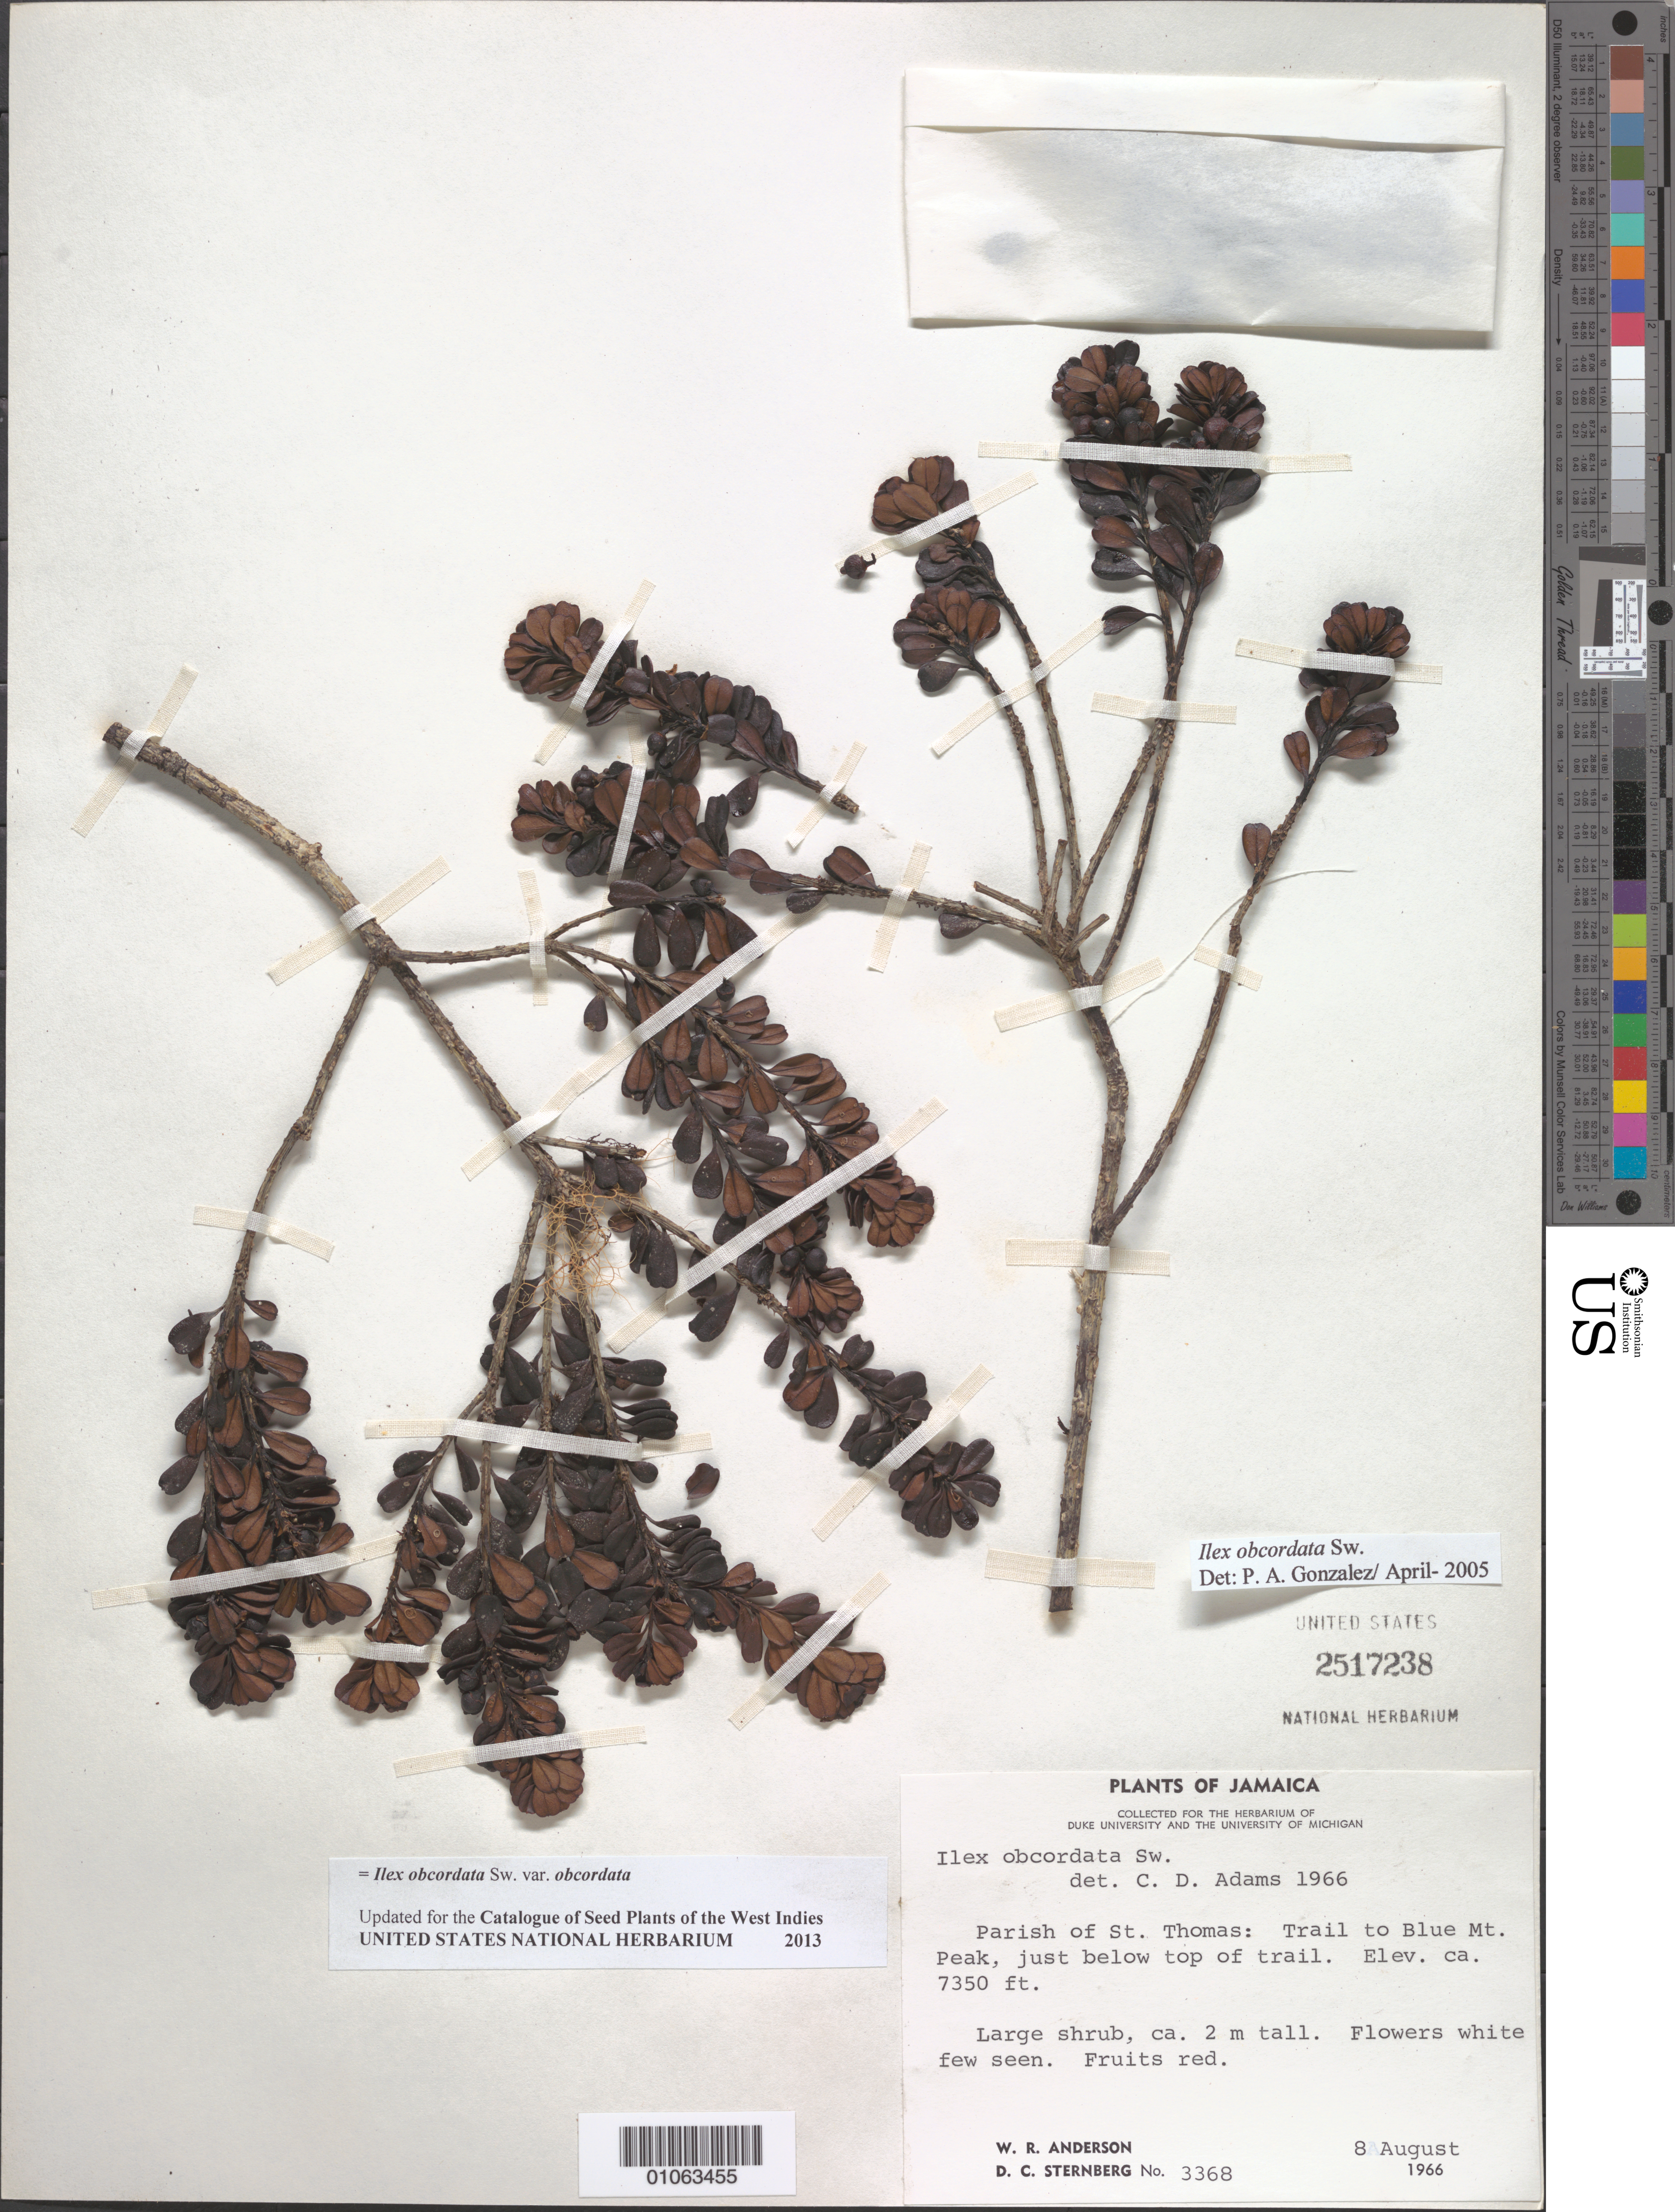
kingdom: Plantae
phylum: Tracheophyta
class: Magnoliopsida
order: Aquifoliales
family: Aquifoliaceae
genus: Ilex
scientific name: Ilex obcordata var. obcordata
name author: Sw.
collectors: W. R. Anderson & D. Sternberg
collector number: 3368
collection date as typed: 08 Aug 1966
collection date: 1966-08-08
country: Jamaica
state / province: Saint Thomas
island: Jamaica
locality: Trail to Blue Mt. peak, jjust below top of trail.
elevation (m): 2240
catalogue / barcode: US 2517238